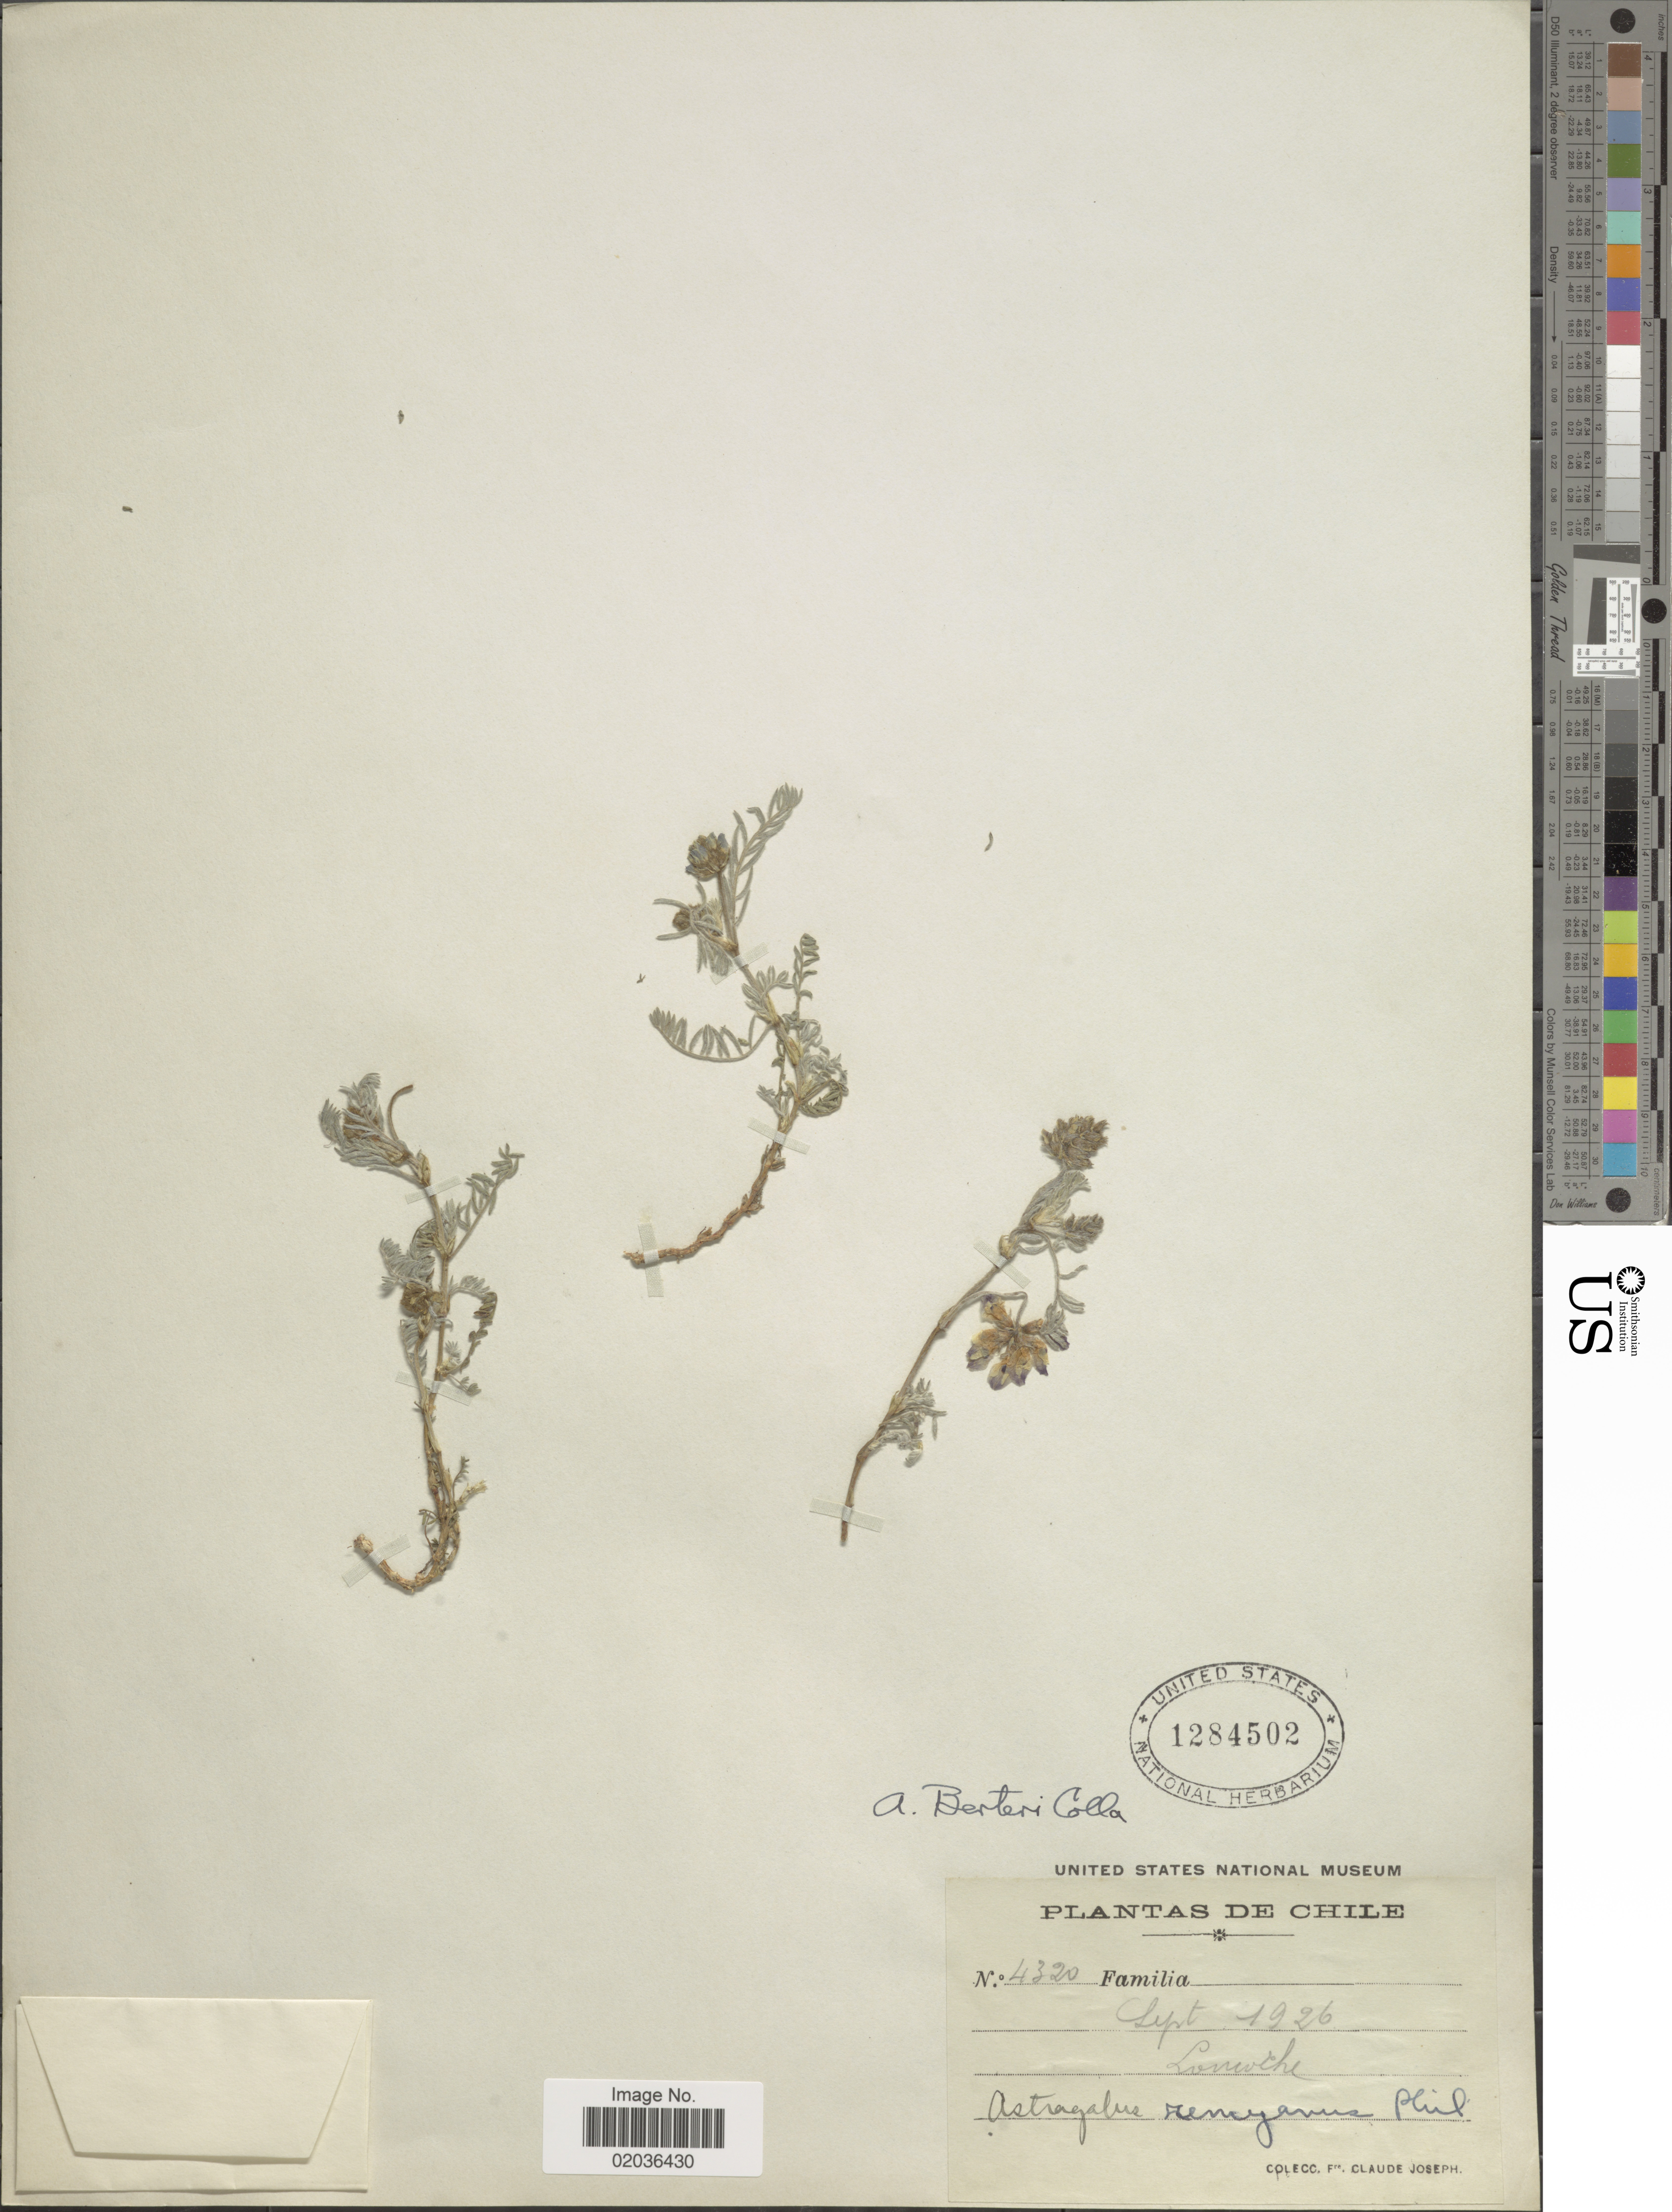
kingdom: Plantae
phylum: Tracheophyta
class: Magnoliopsida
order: Fabales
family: Fabaceae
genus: Astragalus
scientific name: Astragalus berteri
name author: Colla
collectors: Bro. Claude-Joseph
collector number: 4320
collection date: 1926-09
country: Chile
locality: Limache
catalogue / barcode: US 1284502